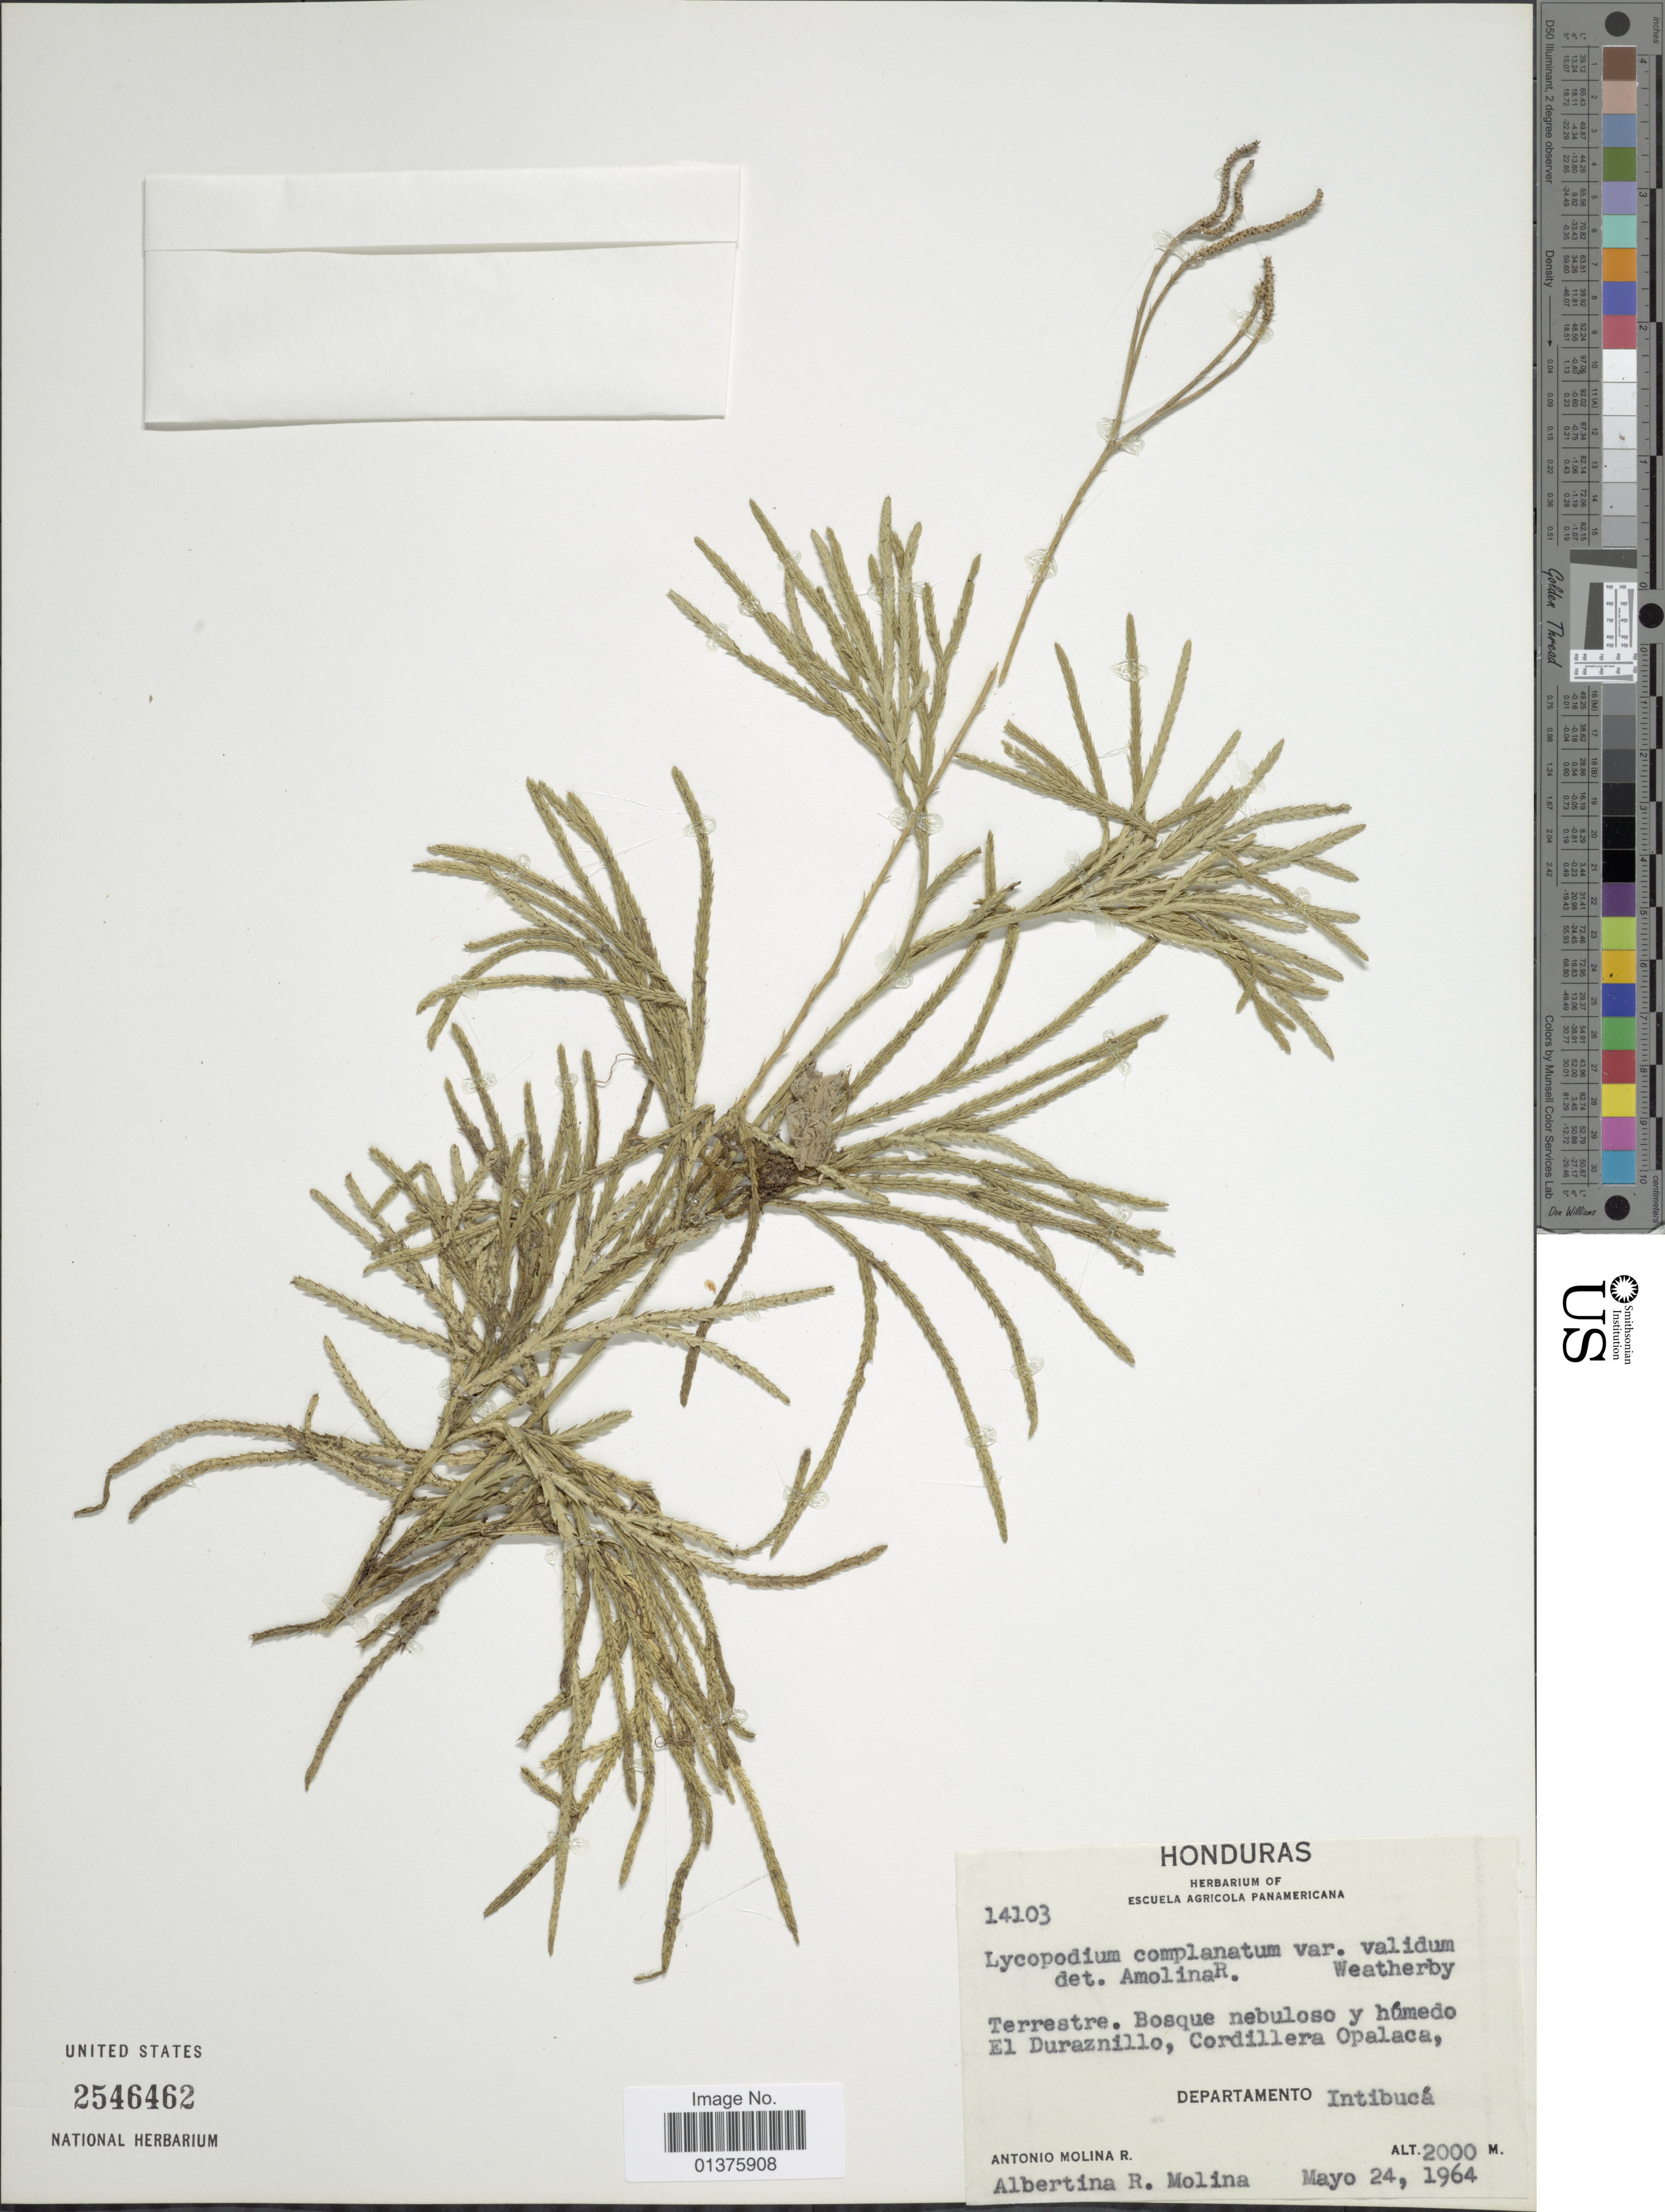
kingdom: Plantae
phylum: Tracheophyta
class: Lycopodiopsida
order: Lycopodiales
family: Lycopodiaceae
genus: Diphasiastrum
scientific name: Diphasiastrum thyoides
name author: (Humb. & Bonpl. ex Willd.) Holub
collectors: A. Molina R. & A. R. Molina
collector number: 14103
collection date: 1964-05-24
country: Honduras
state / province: Intibuca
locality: Terrestre bosque nebuloso y húmedo El Duraznillo, Cordillera Opalaca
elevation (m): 2000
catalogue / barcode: US 2546462